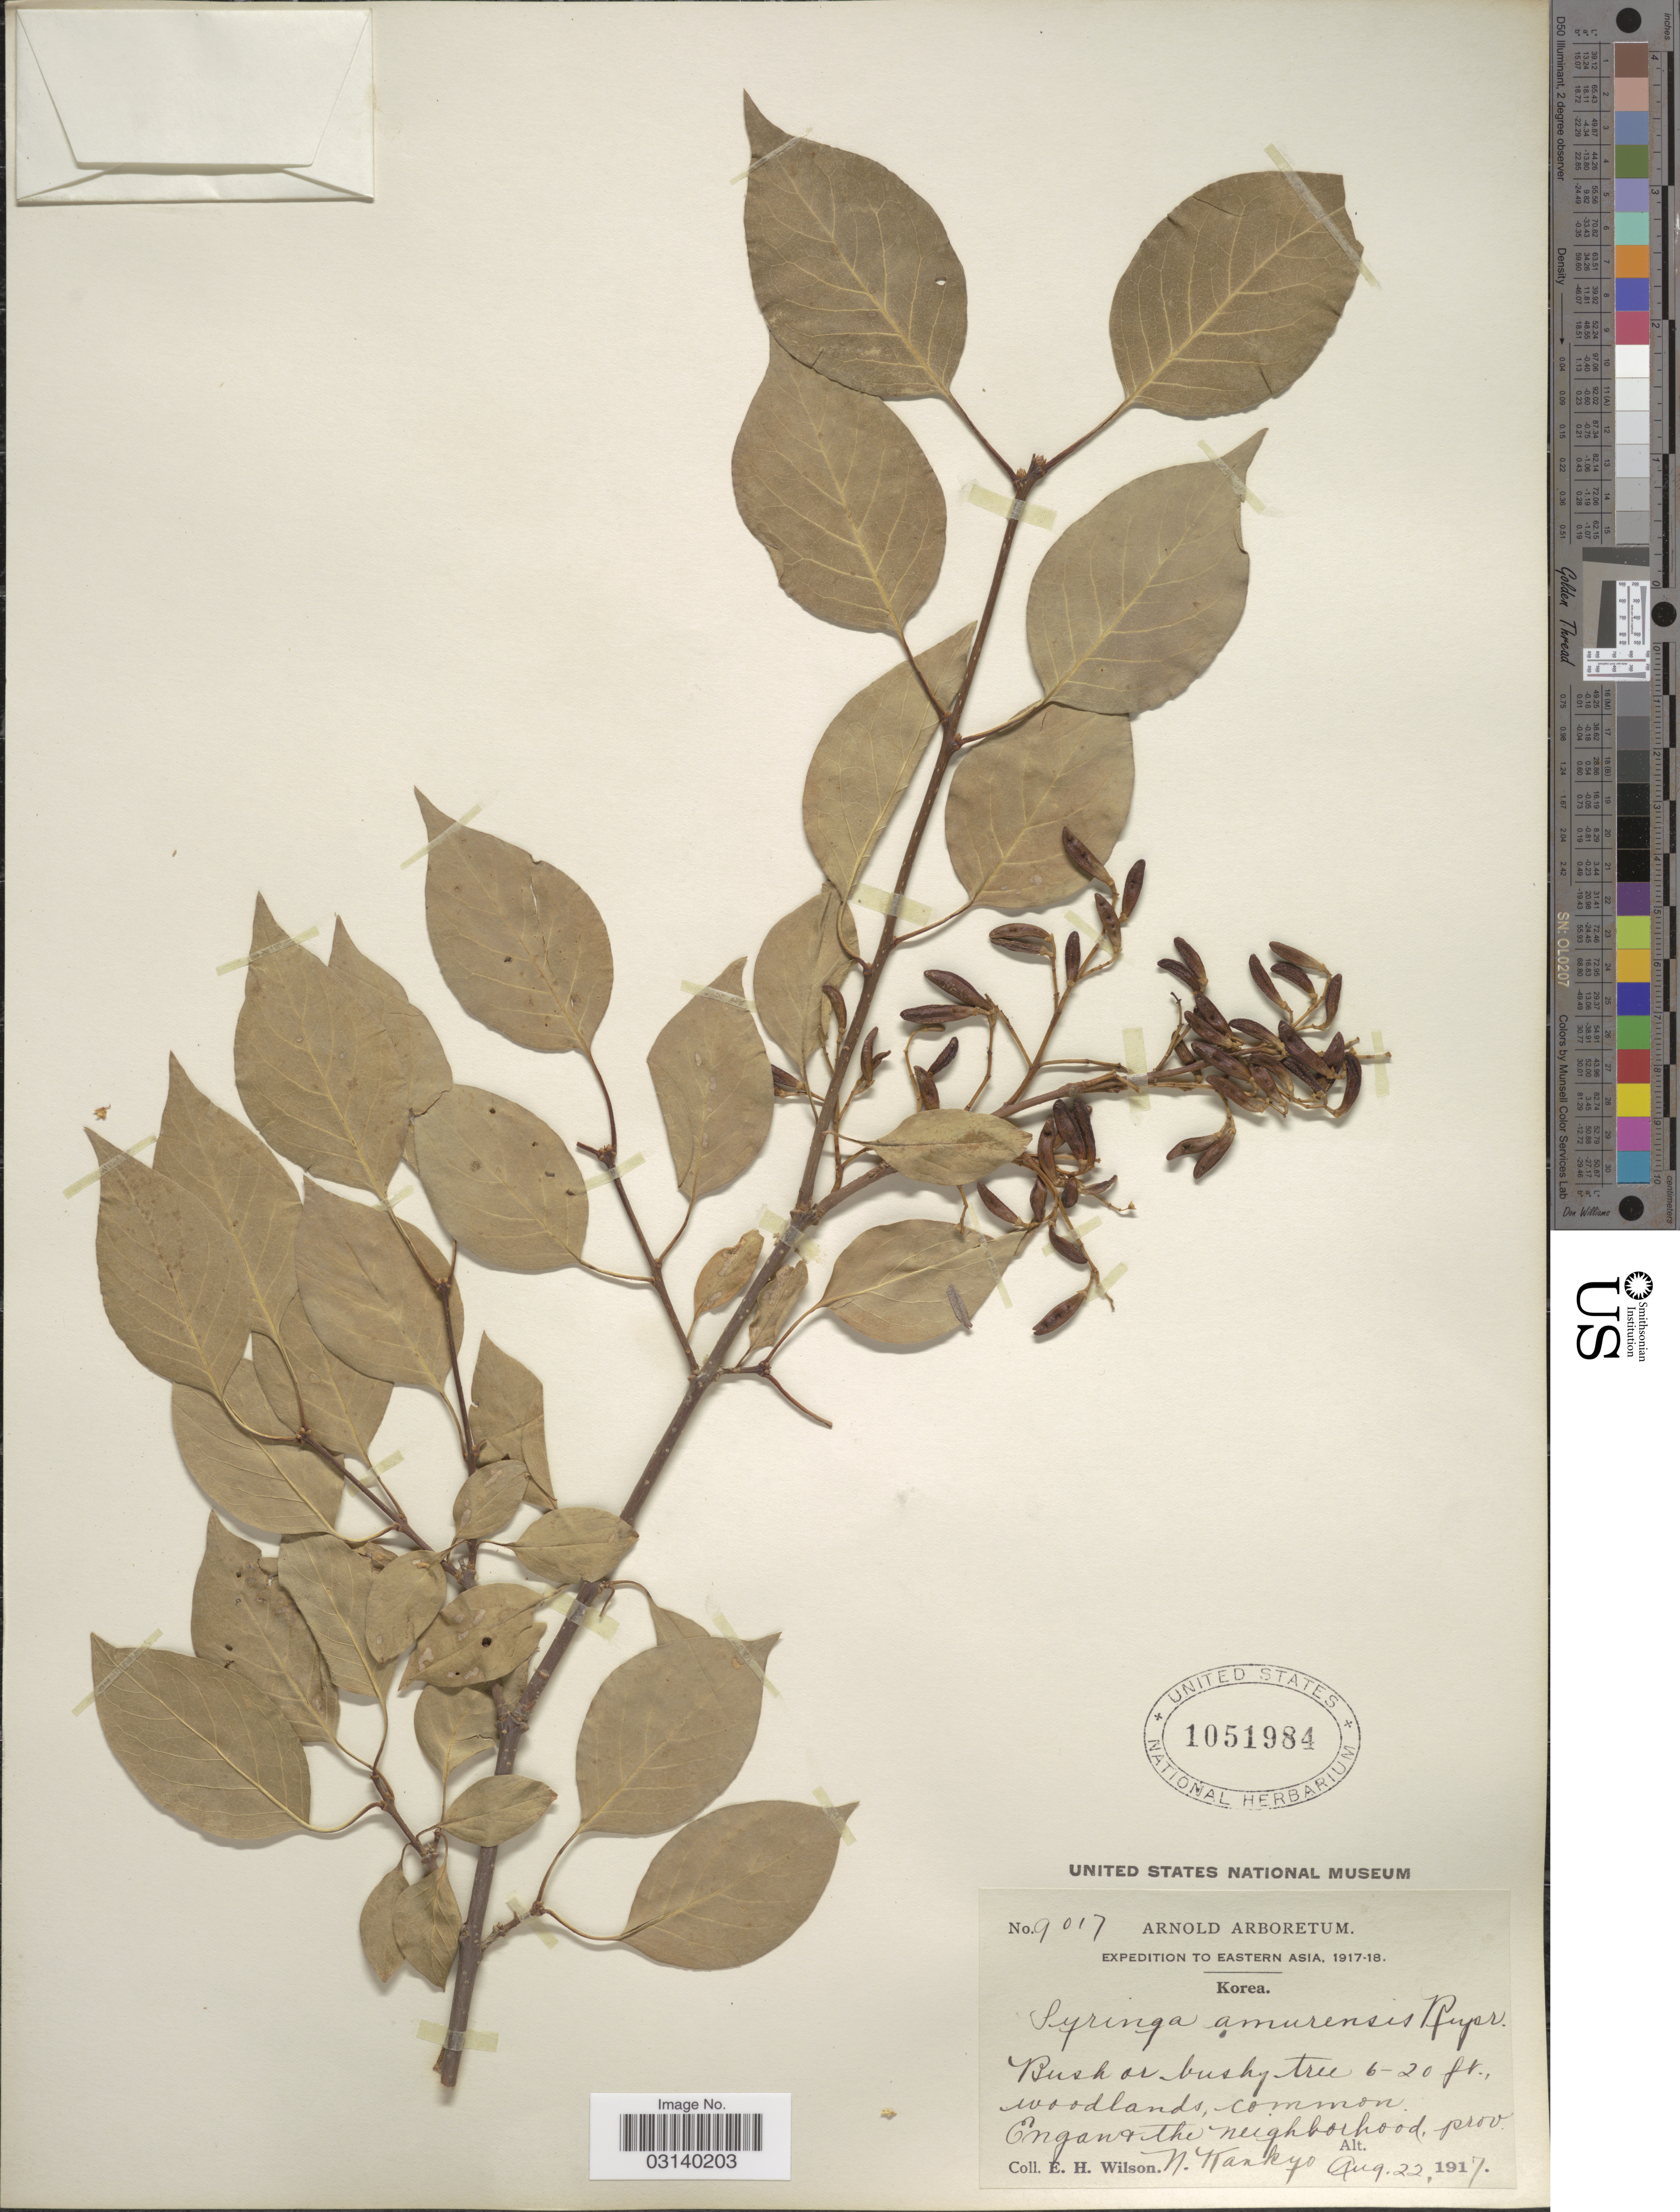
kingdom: Plantae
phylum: Tracheophyta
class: Magnoliopsida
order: Lamiales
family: Oleaceae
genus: Syringa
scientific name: Syringa amurensis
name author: Rupr.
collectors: E. Wilson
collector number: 9017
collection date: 1917-08-22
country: North Korea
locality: Eastern Asia. Engan & the neighborhood. Prov. N. Kankyo.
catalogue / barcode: US 1051984